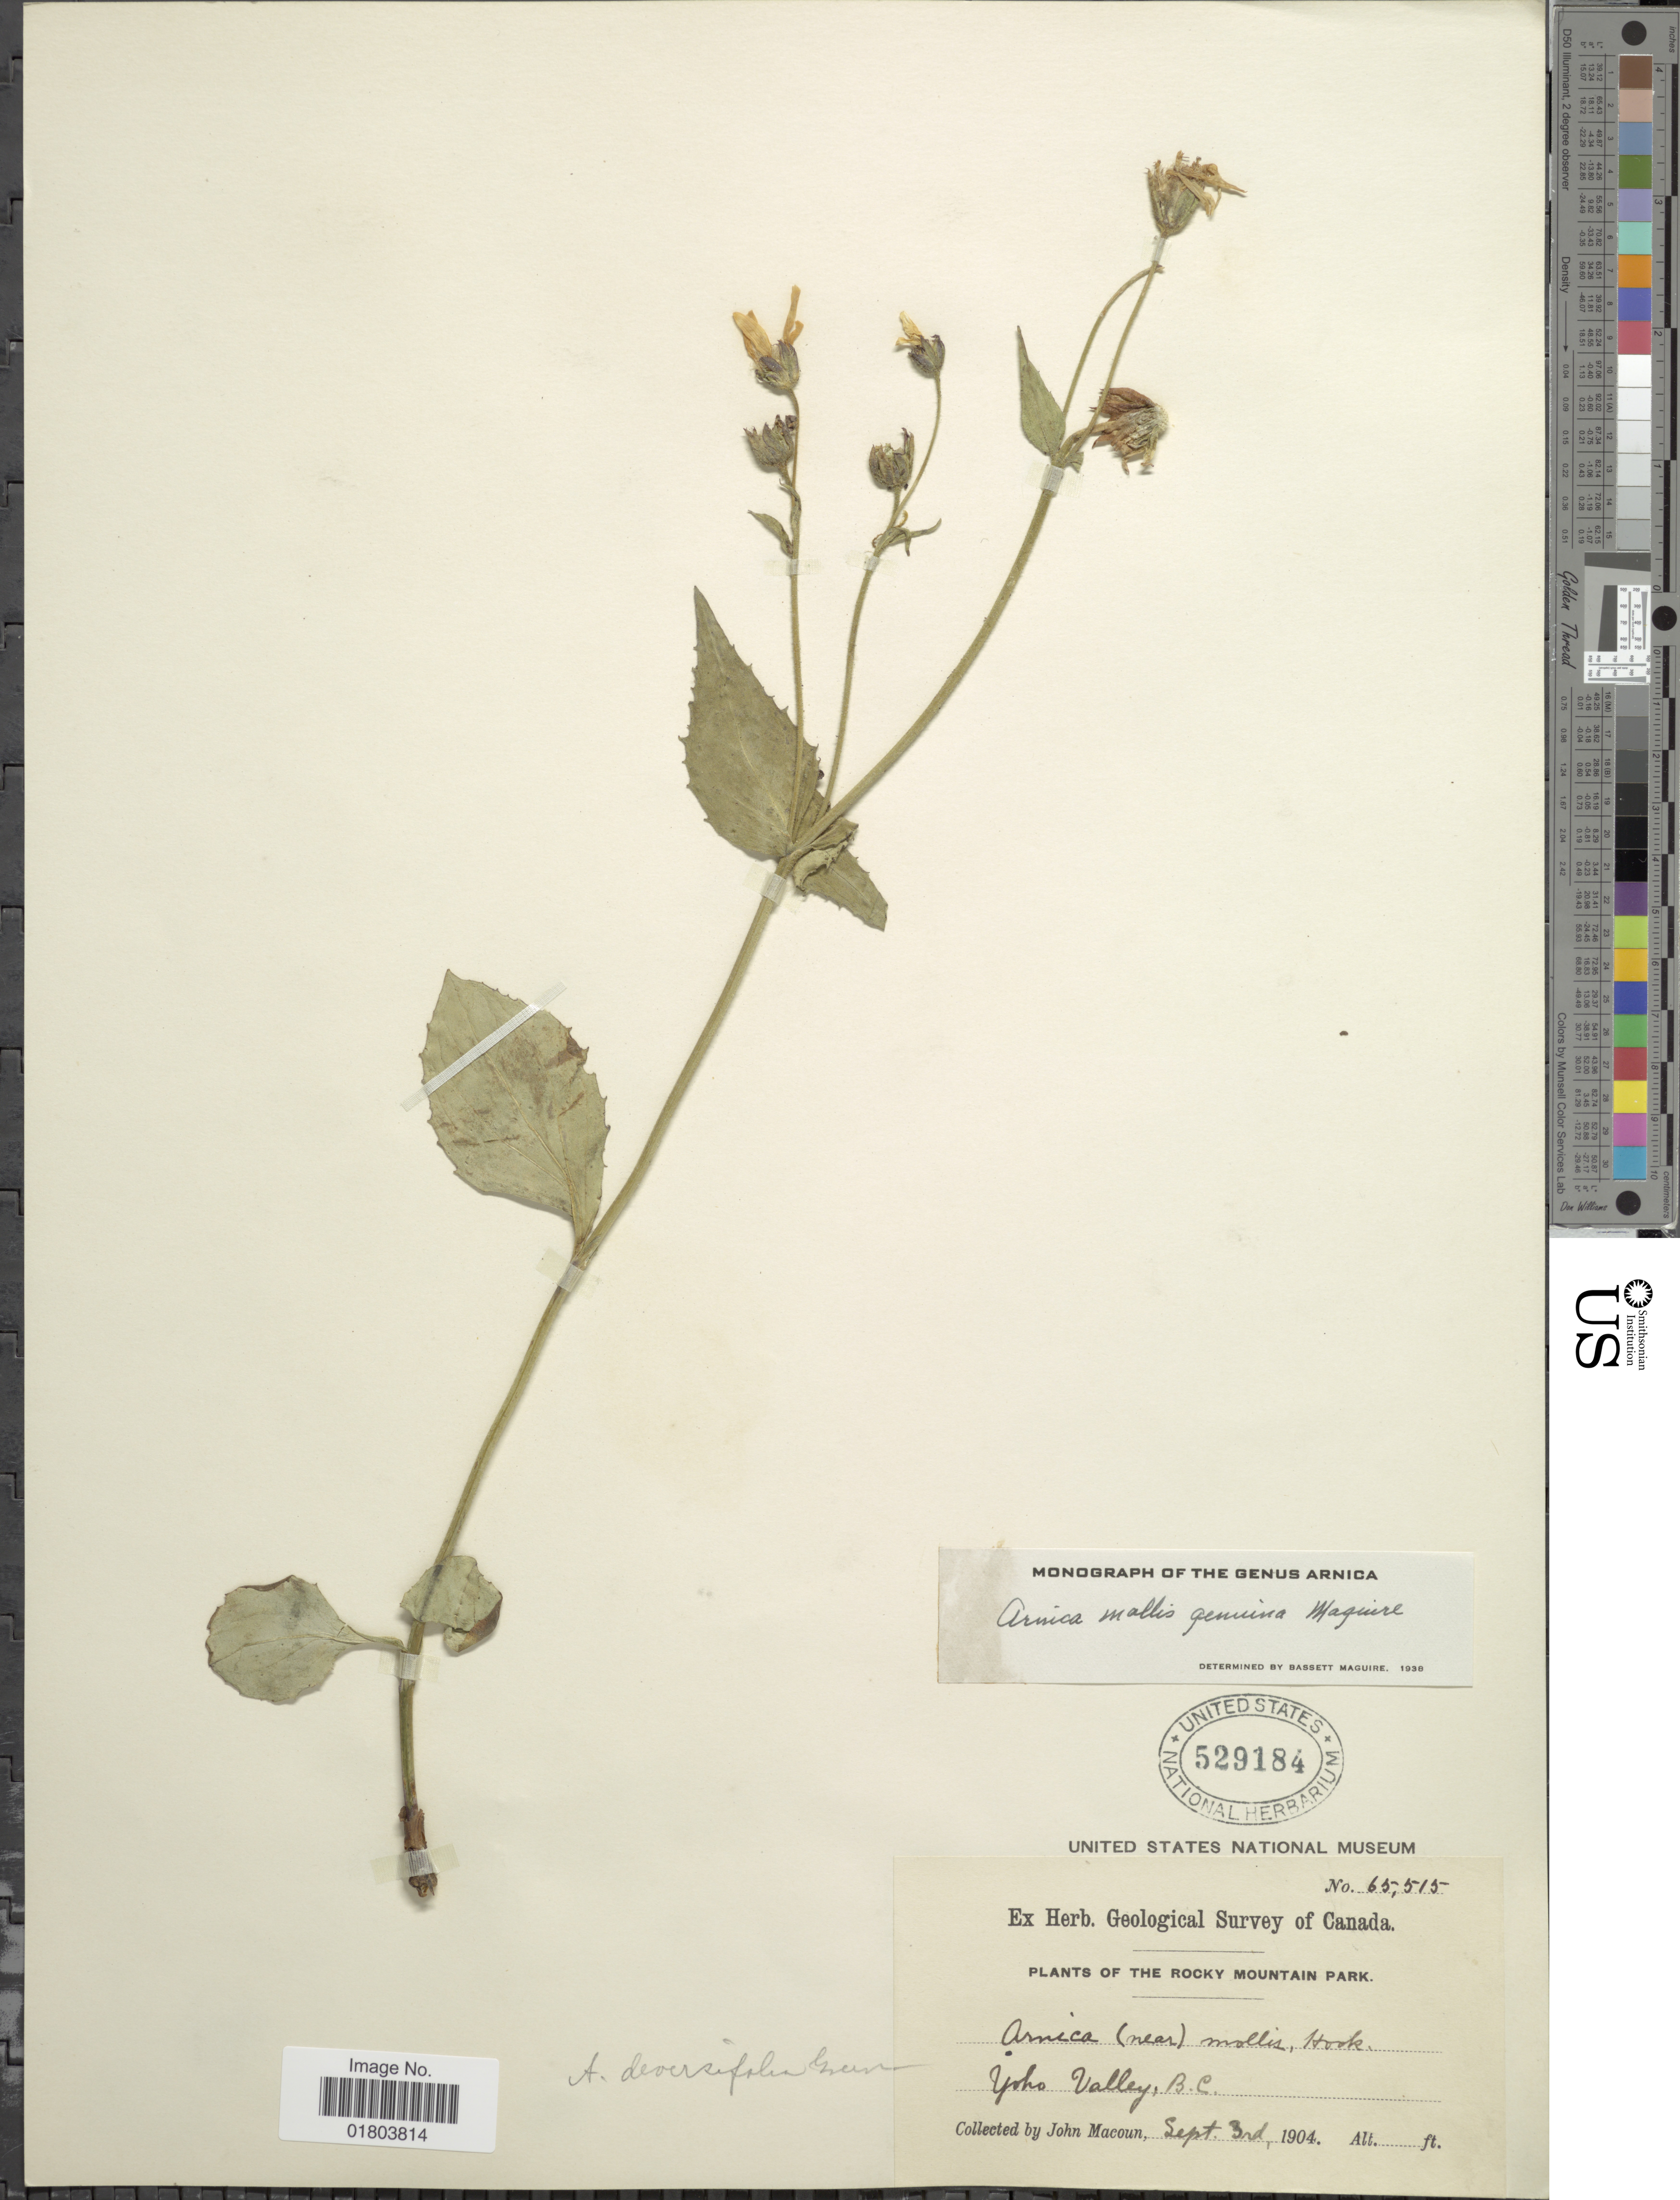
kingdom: Plantae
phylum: Tracheophyta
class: Magnoliopsida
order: Asterales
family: Asteraceae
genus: Arnica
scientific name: Arnica mollis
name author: Hook.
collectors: J. Macoun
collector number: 65515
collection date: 1904-09-03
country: Canada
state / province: British Columbia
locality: The Rocky Mountain Park, Yoho Valley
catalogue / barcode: US 529184